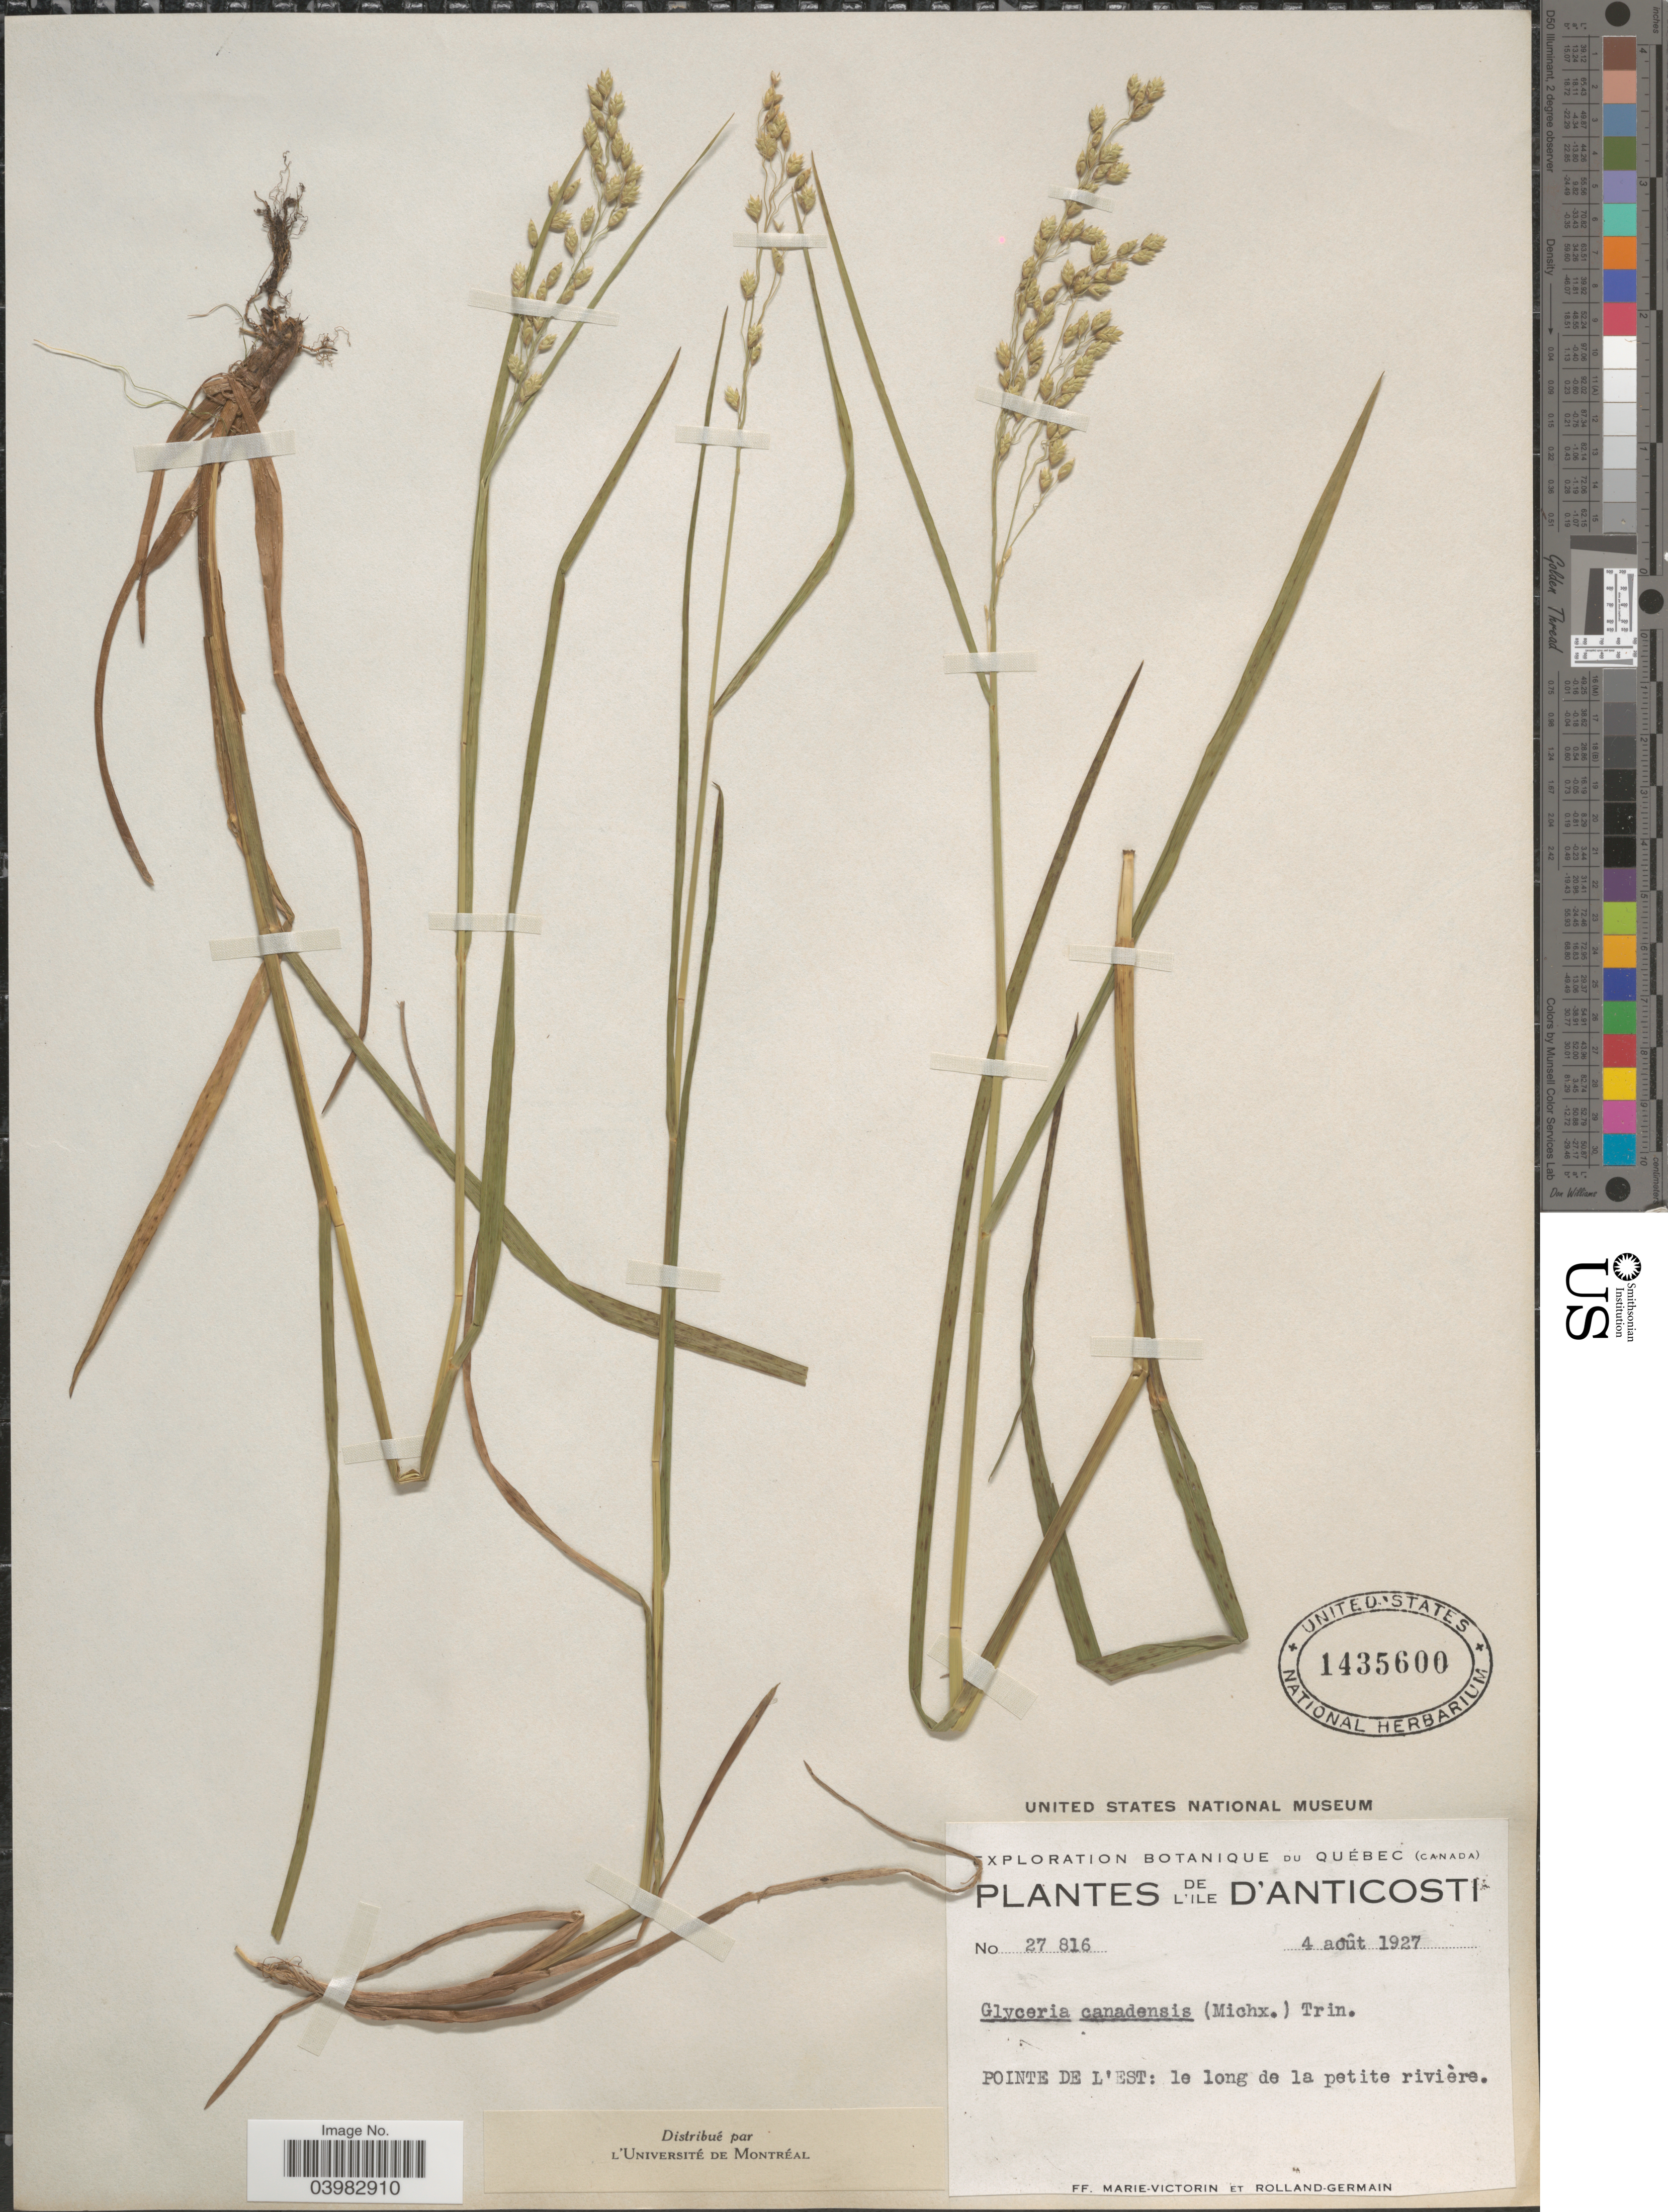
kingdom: Plantae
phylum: Tracheophyta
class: Liliopsida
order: Poales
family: Poaceae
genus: Glyceria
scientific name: Glyceria canadensis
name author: (Michx.) Trin.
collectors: F. Marie-Victorin & Rolland-Germain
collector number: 27816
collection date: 1927-08-04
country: Canada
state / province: Quebec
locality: L'Ile D'Anticosti. Pointe de L'Est.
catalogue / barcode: US 1435600